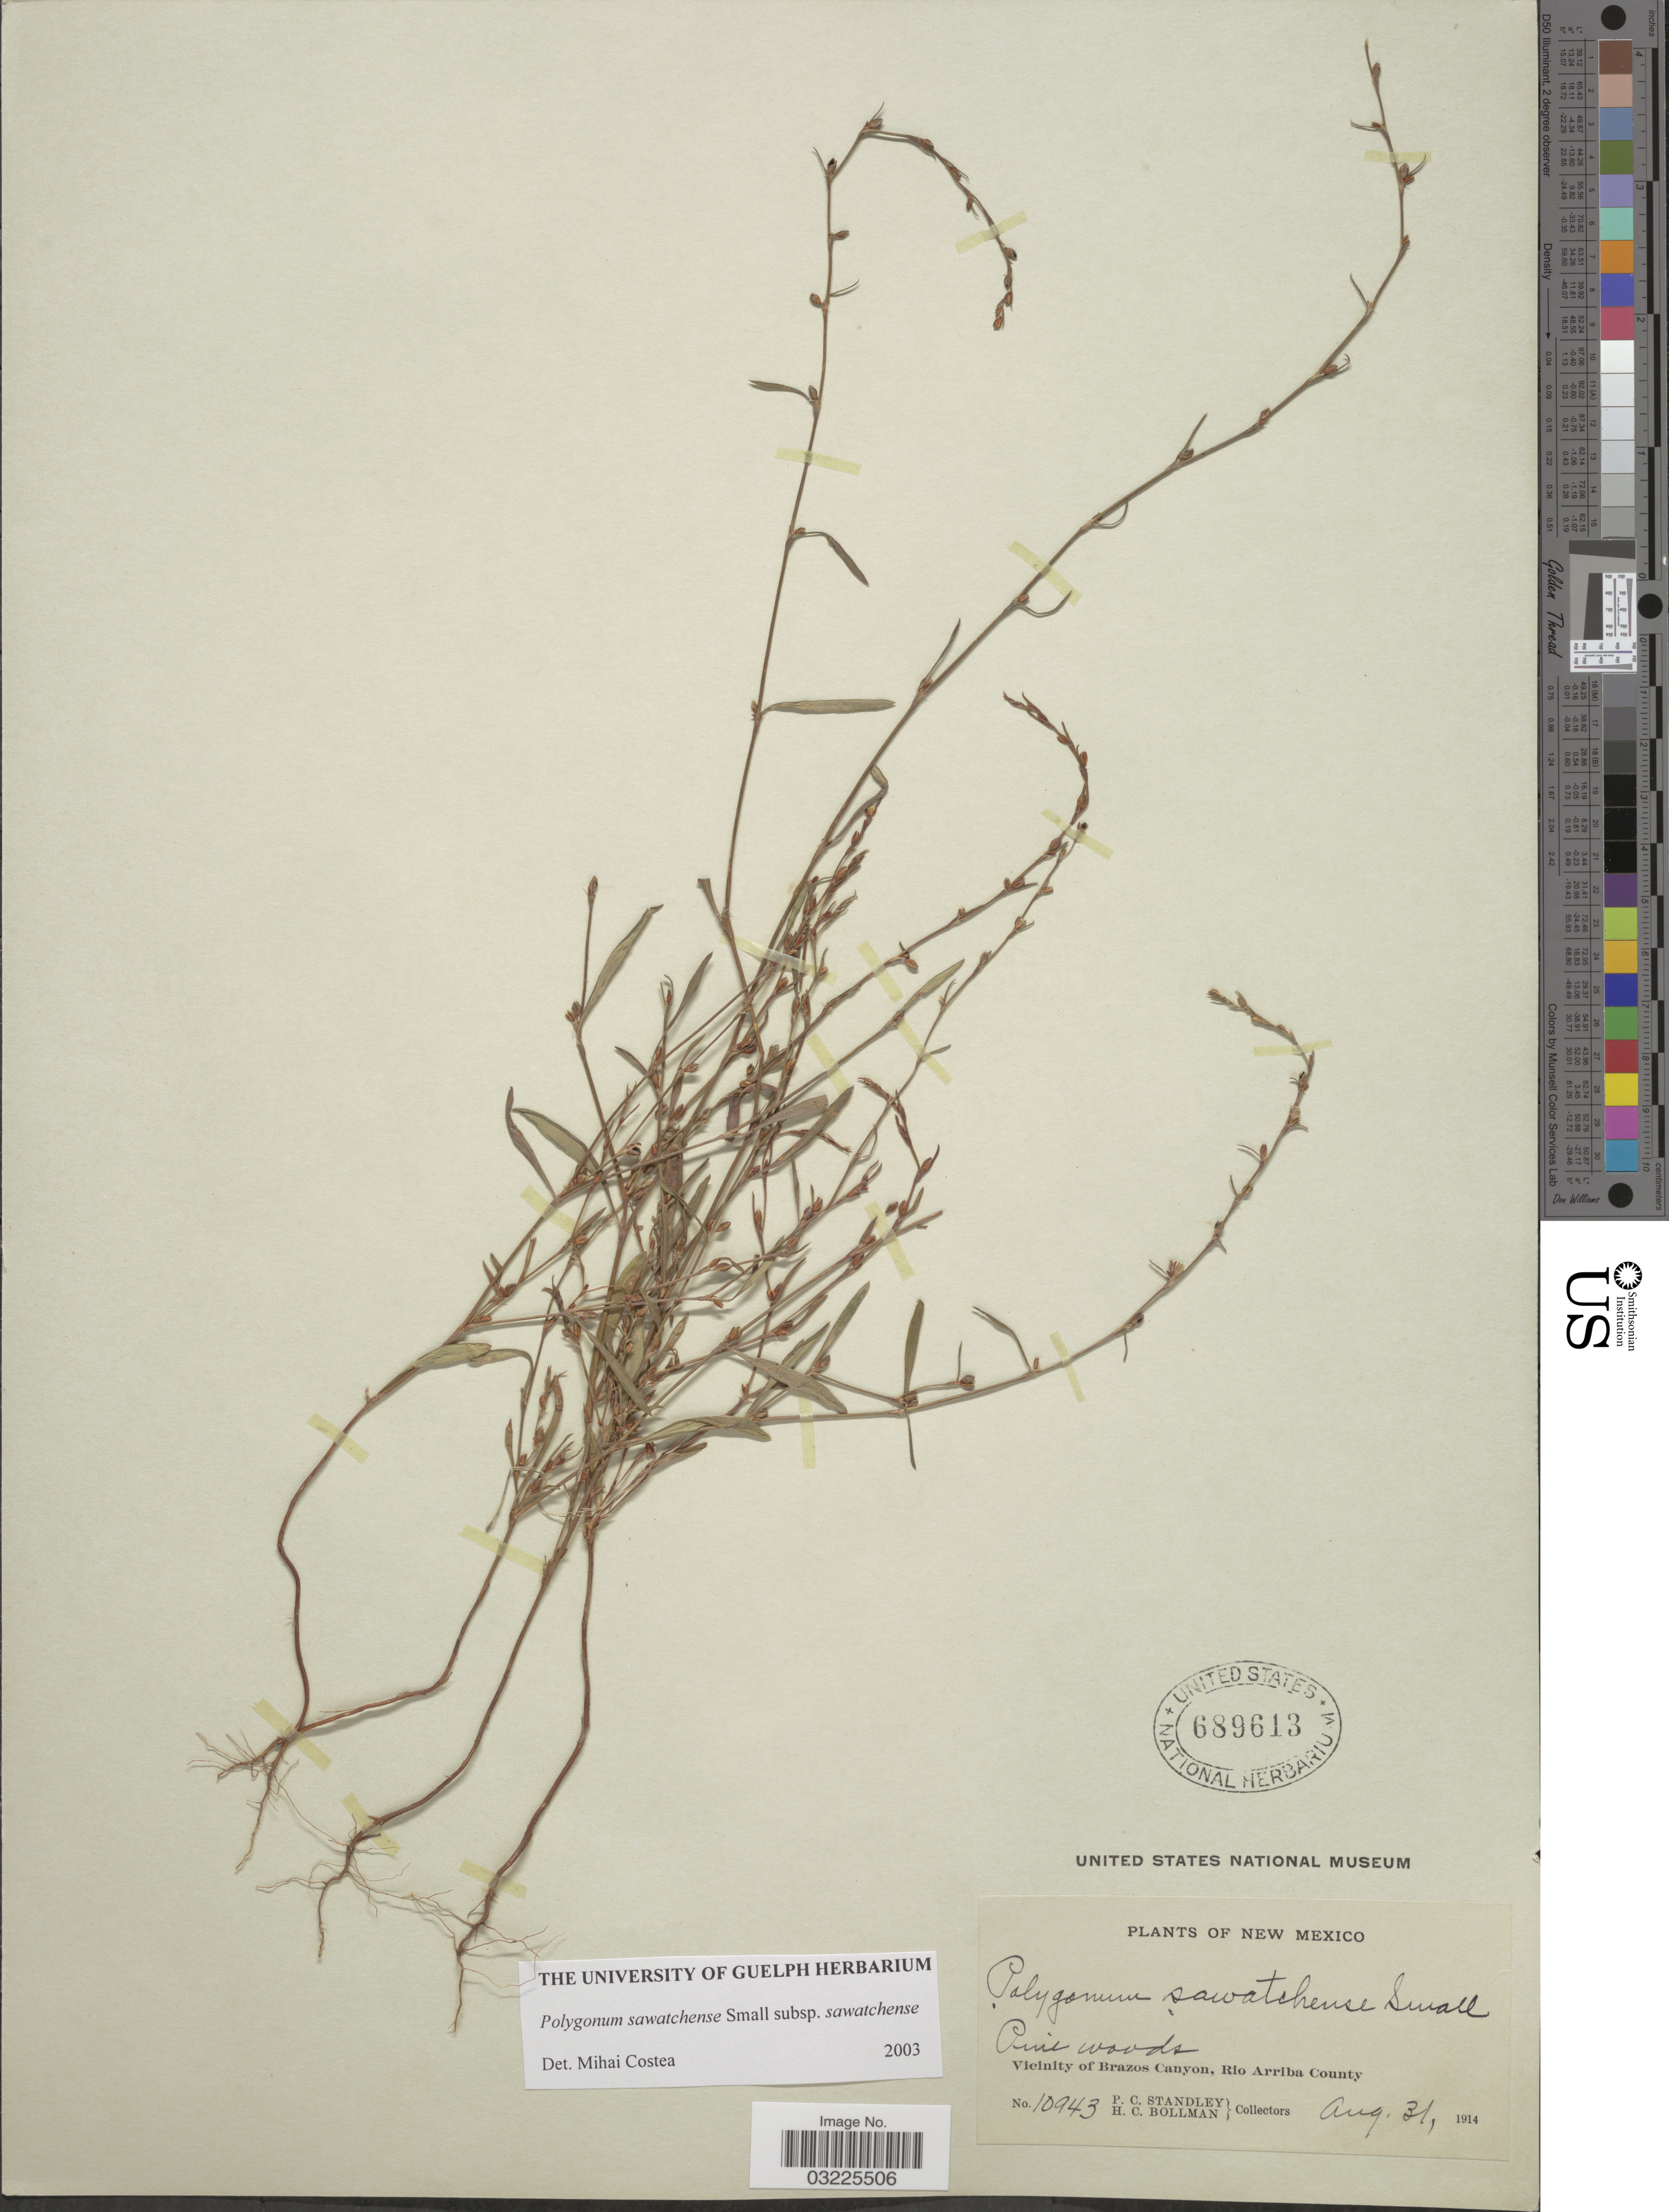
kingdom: Plantae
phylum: Tracheophyta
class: Magnoliopsida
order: Caryophyllales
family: Polygonaceae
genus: Polygonum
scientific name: Polygonum sawatchense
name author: Small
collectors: P. C. Standley & H. C. Bollman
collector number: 10943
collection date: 1914-08-31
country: United States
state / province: New Mexico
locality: Pine woods. Vicinity of Brazos Canyon, Rio Arriba County.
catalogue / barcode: US 689613